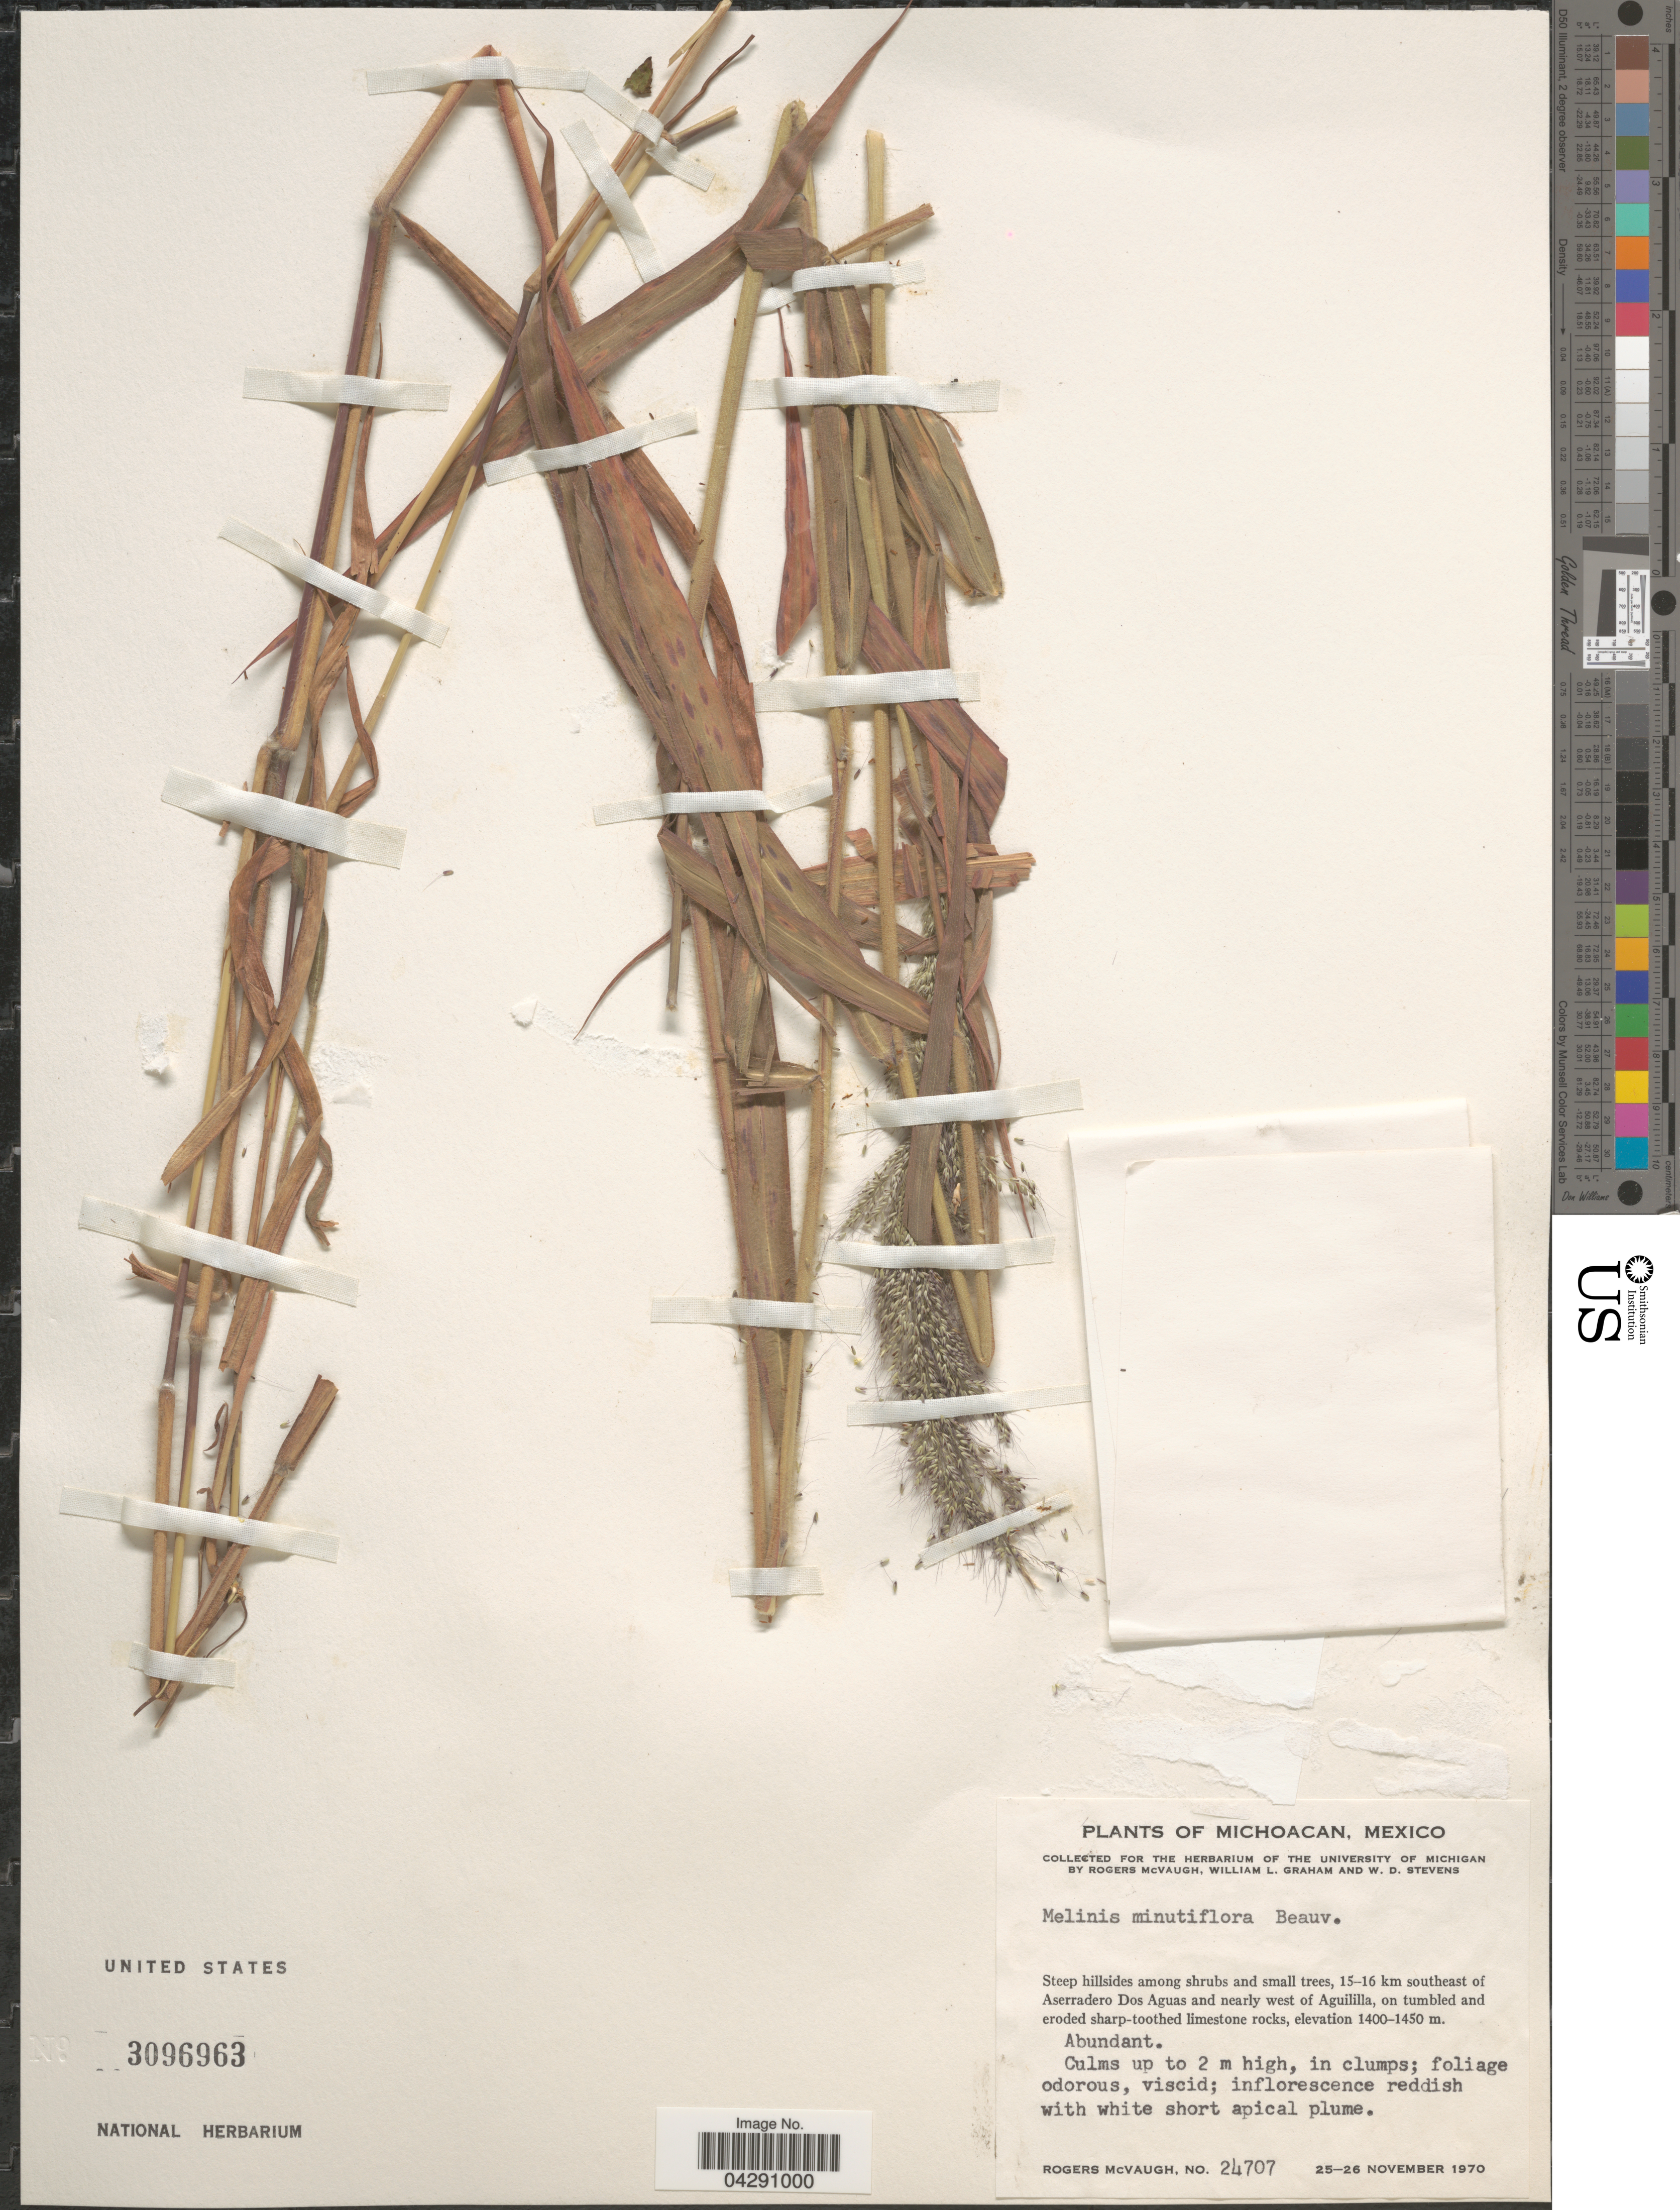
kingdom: Plantae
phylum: Tracheophyta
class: Liliopsida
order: Poales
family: Poaceae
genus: Melinis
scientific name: Melinis minutiflora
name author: P. Beauv.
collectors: R. McVaugh, W. Graham & W. D. Stevens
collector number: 24707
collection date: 1970-11-25/1970-11-26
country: Mexico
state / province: Michoacán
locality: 15-16 km southeast of Aserradero Dos Aguas and nearly west of Aguililla.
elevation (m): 1400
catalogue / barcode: US 3096963